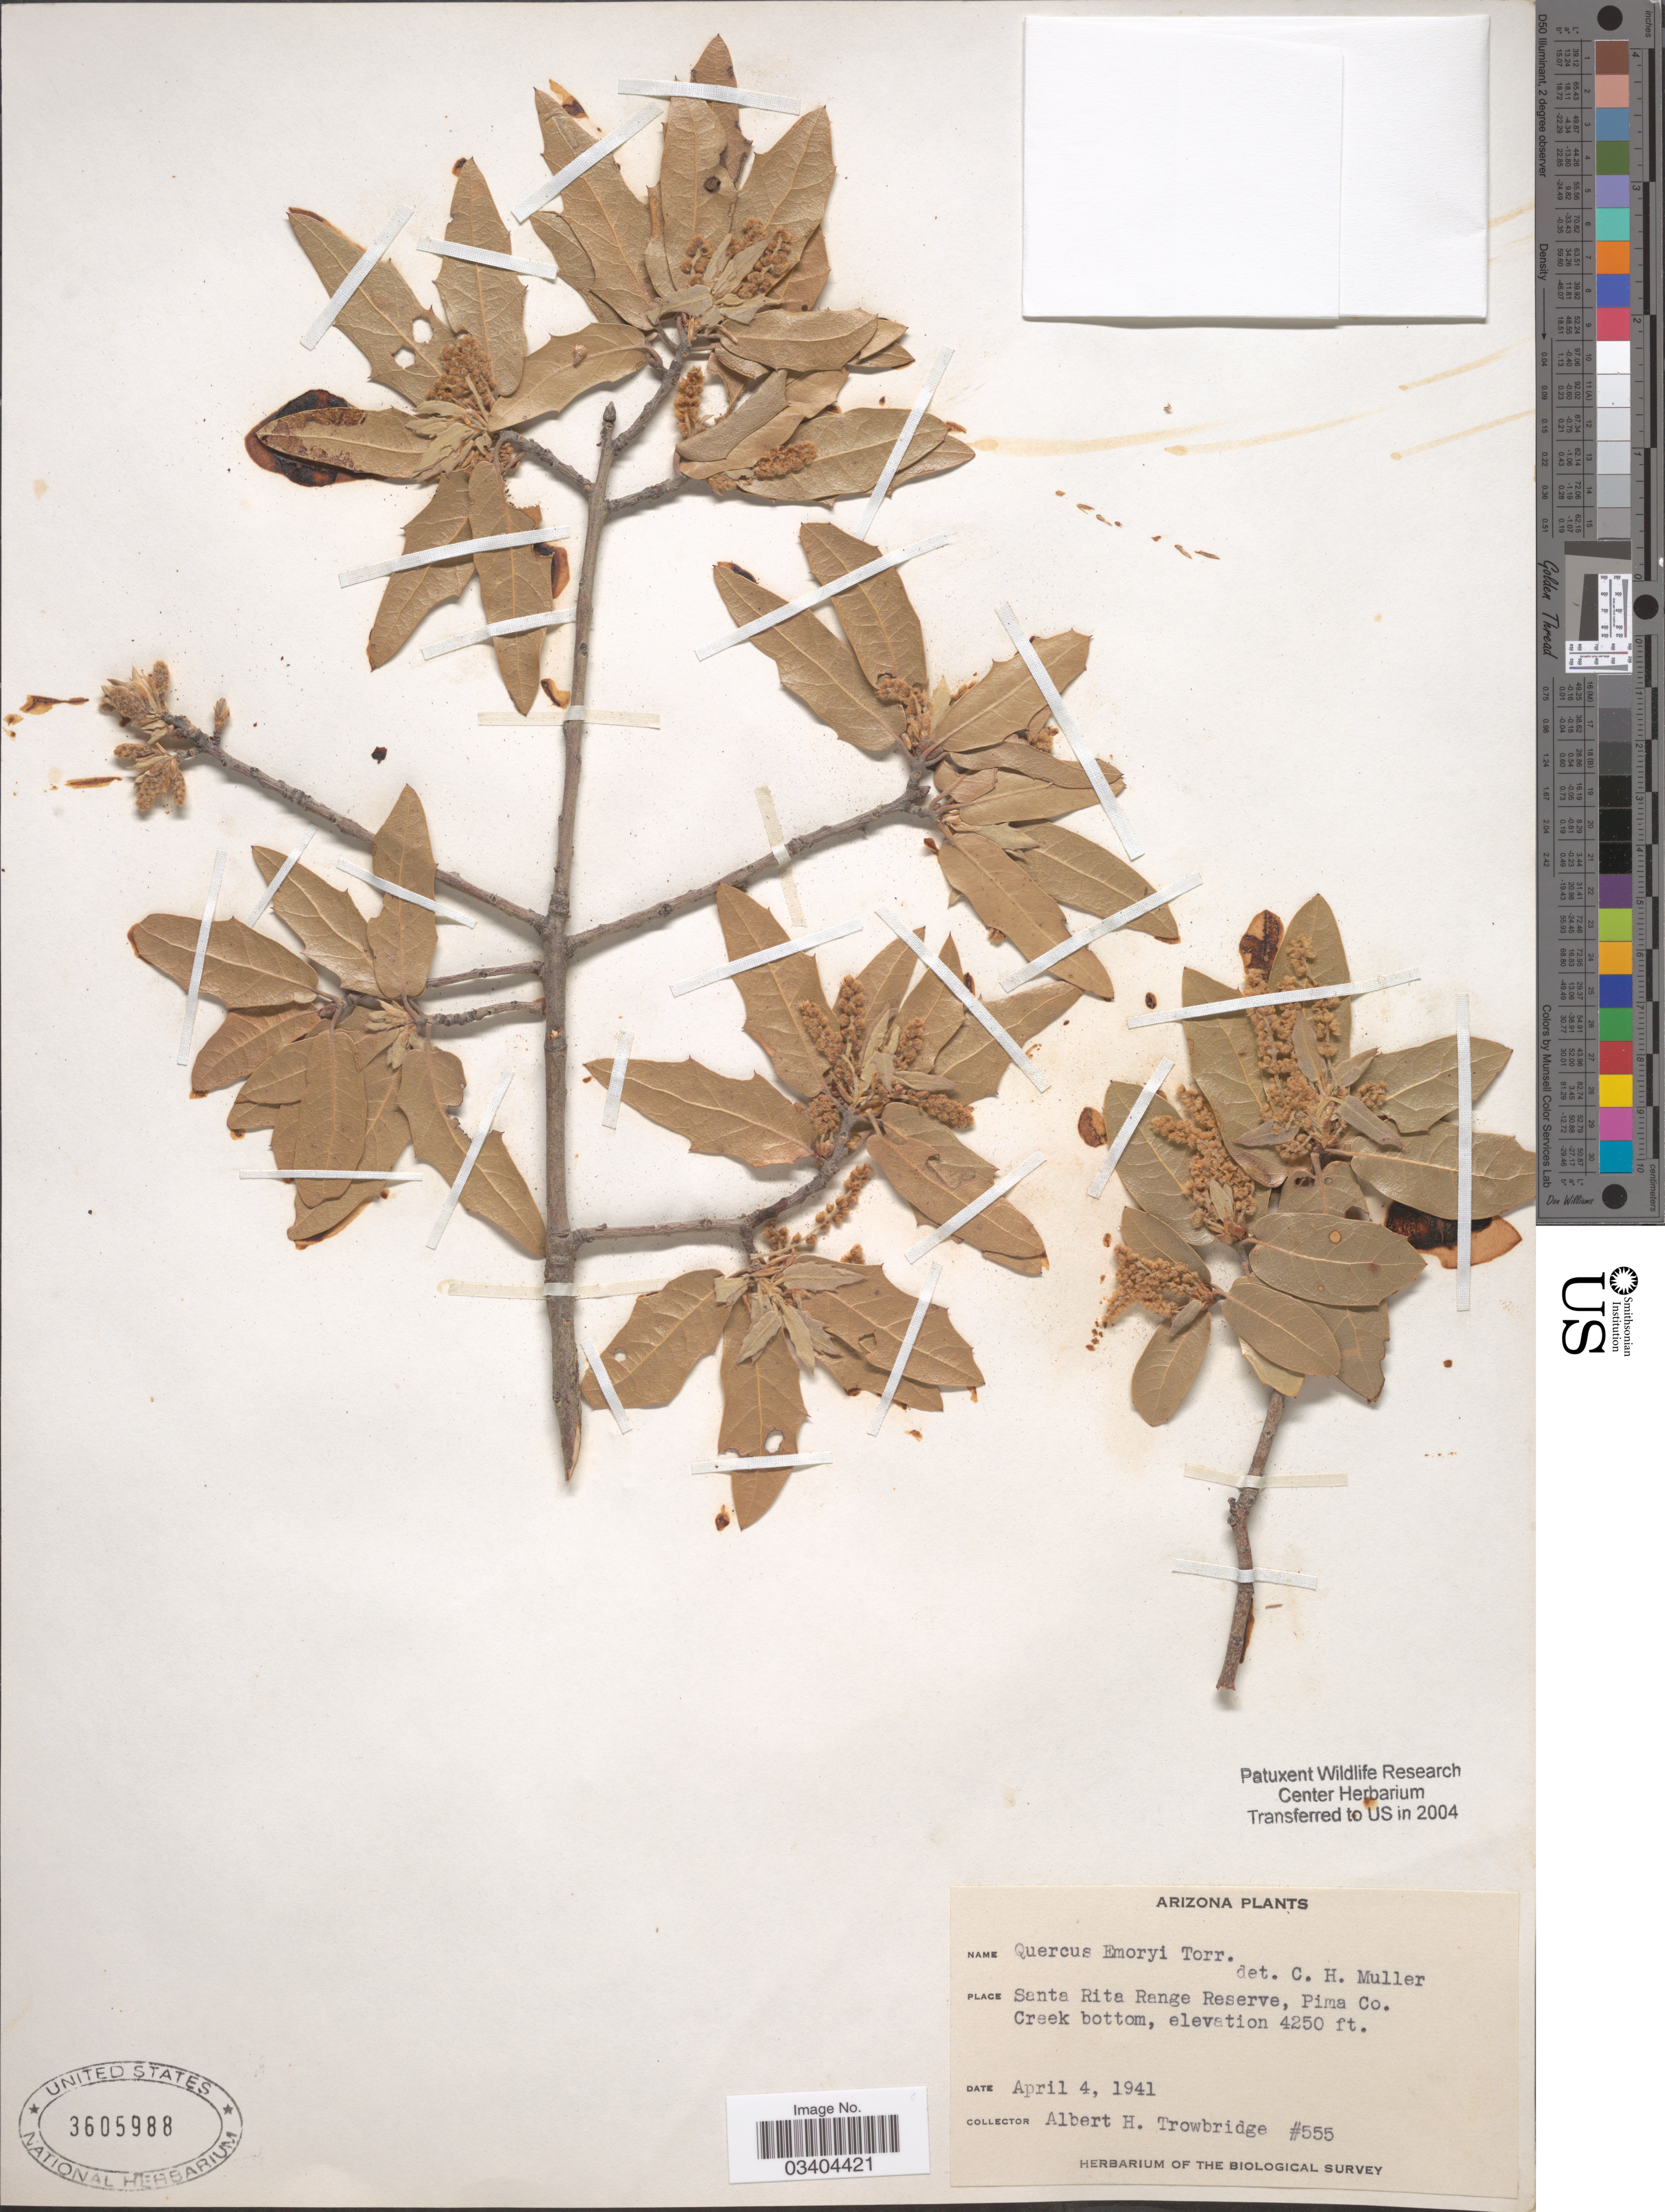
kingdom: Plantae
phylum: Tracheophyta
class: Magnoliopsida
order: Fagales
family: Fagaceae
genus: Quercus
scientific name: Quercus emoryi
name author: Torr. in Emory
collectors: A. H. Trowbridge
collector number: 555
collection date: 1941-04-04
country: United States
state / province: Arizona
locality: Santa Rita Range Reserve, Pima Co. Creek bottom.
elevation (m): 1295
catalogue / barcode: US 3605988